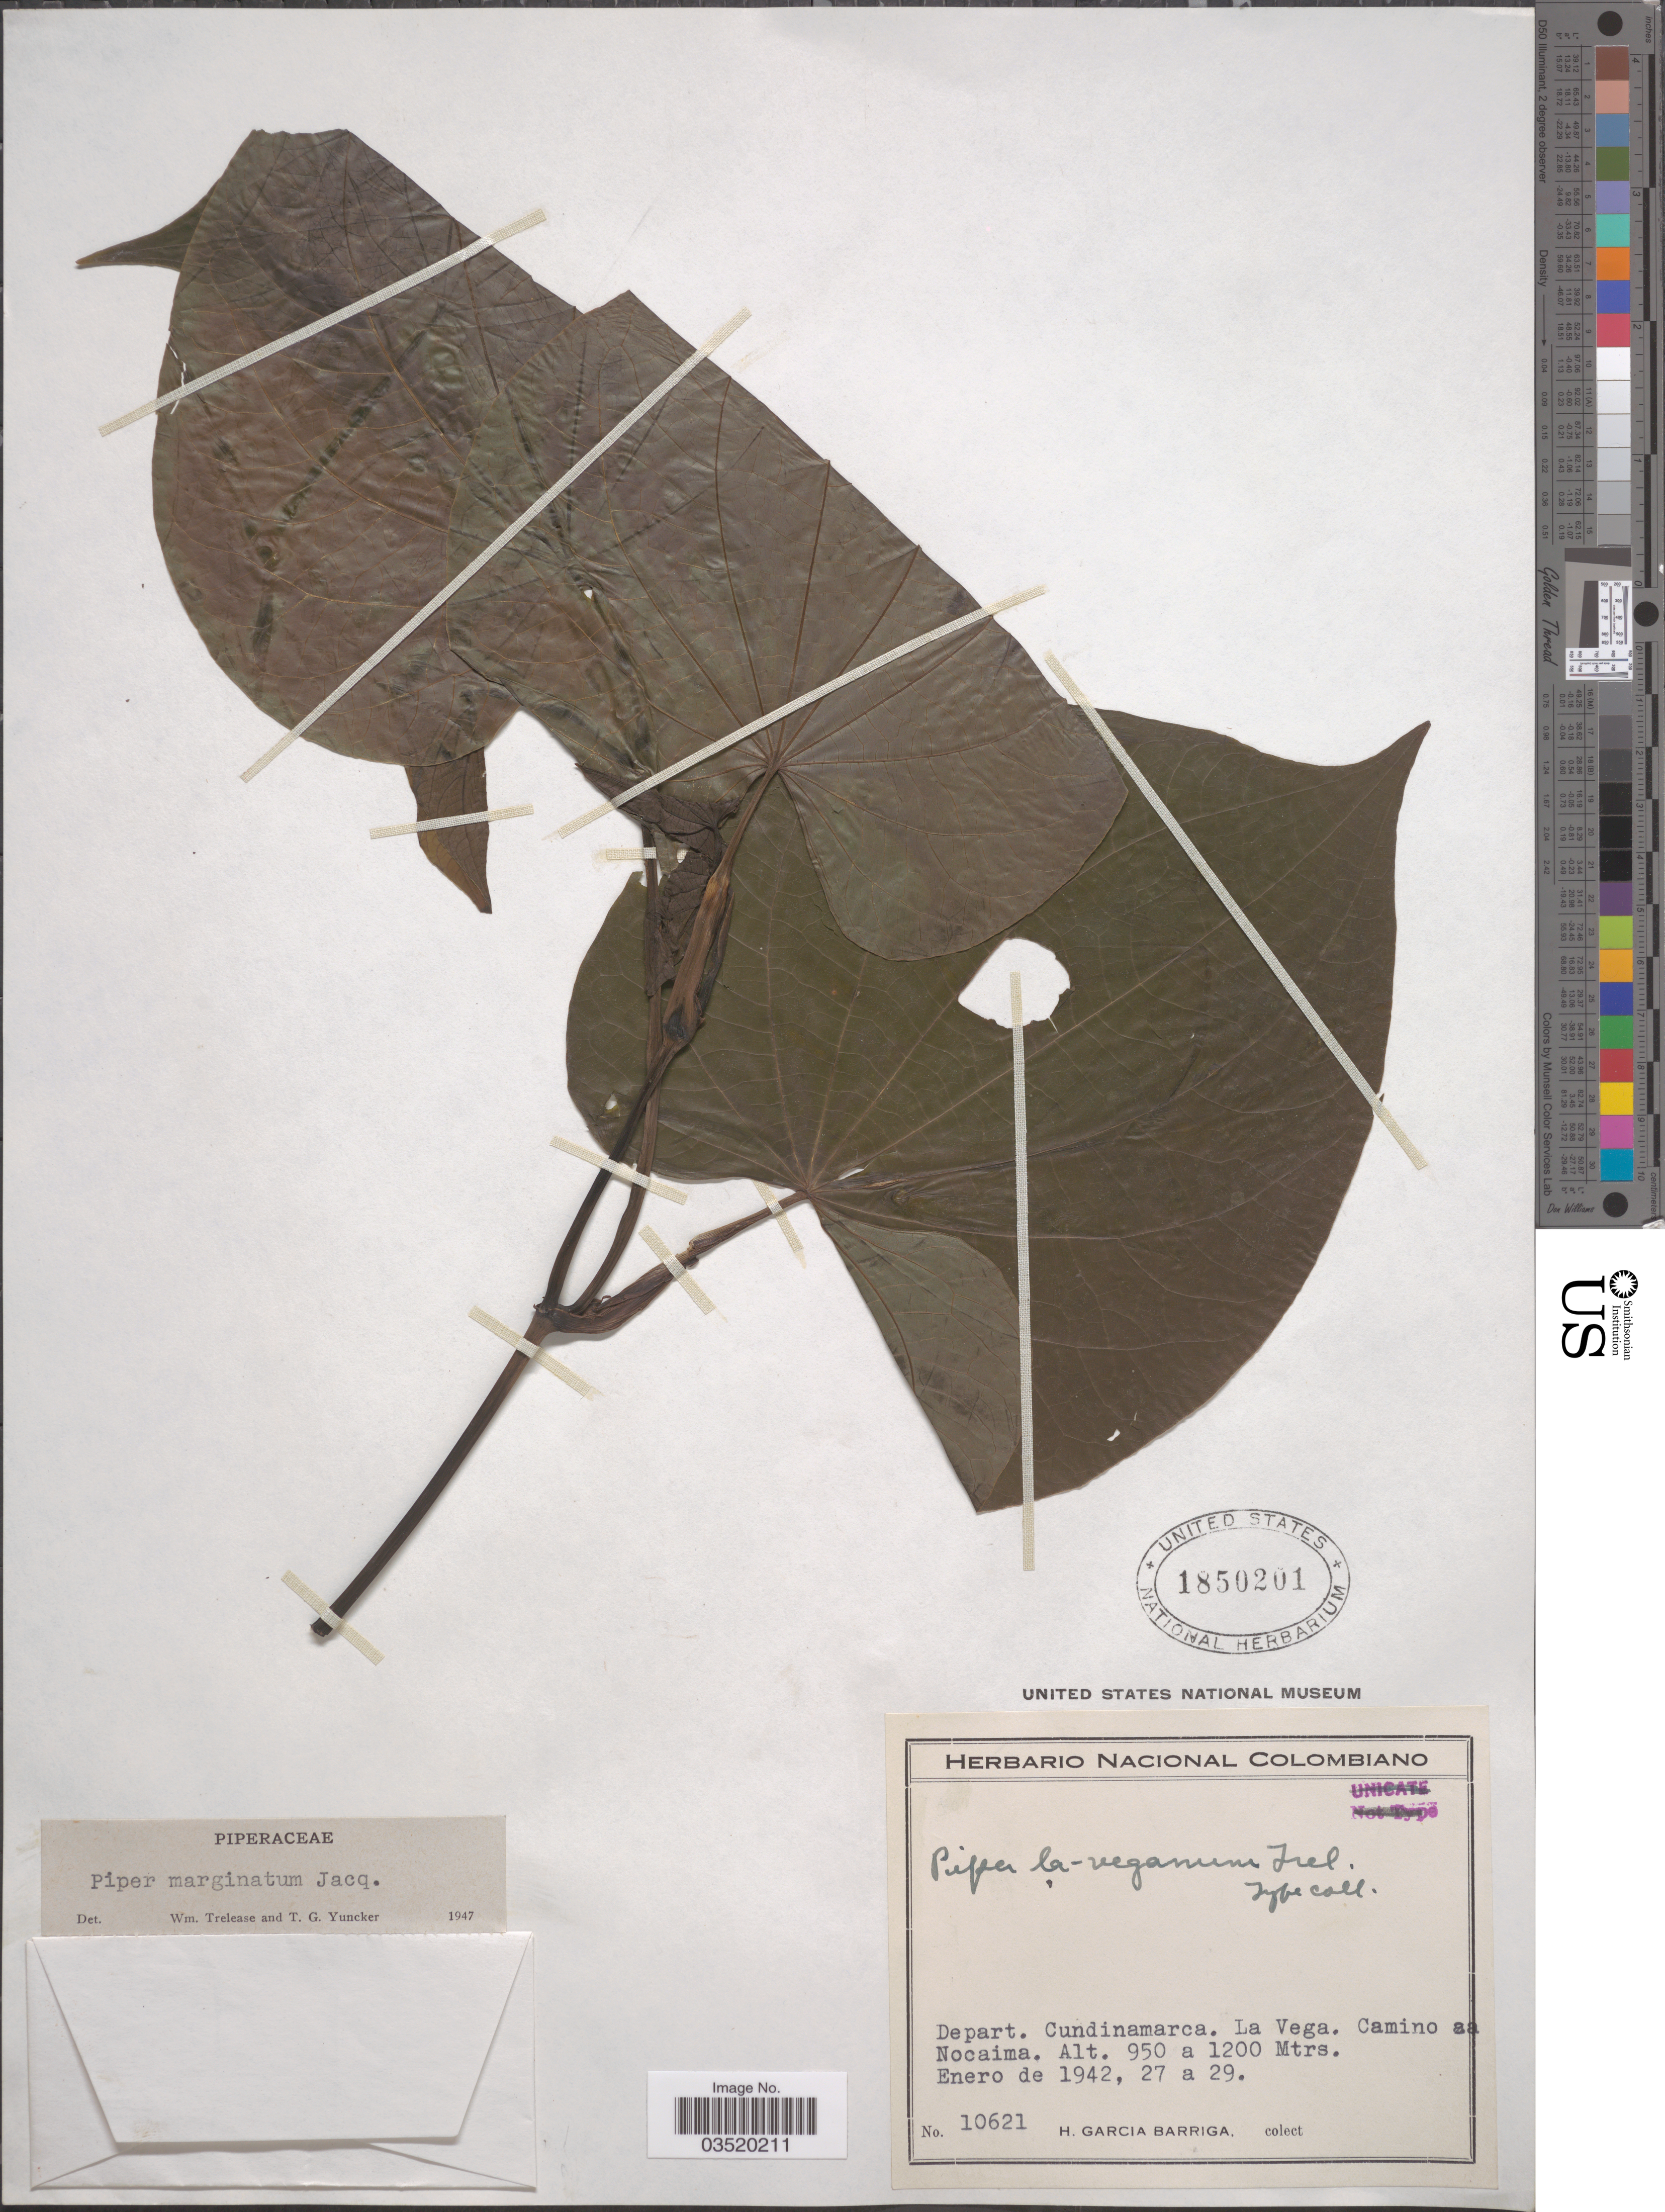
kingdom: Plantae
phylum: Tracheophyta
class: Magnoliopsida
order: Piperales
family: Piperaceae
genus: Piper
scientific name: Piper marginatum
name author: Jacq.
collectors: H. García Barriga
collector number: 10621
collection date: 1942-01-27/1942-01-29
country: Colombia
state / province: Cundinamarca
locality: Depart. Cundinamarca. La Vega. Camino a Nocaima.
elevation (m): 950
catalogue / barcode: US 1850201